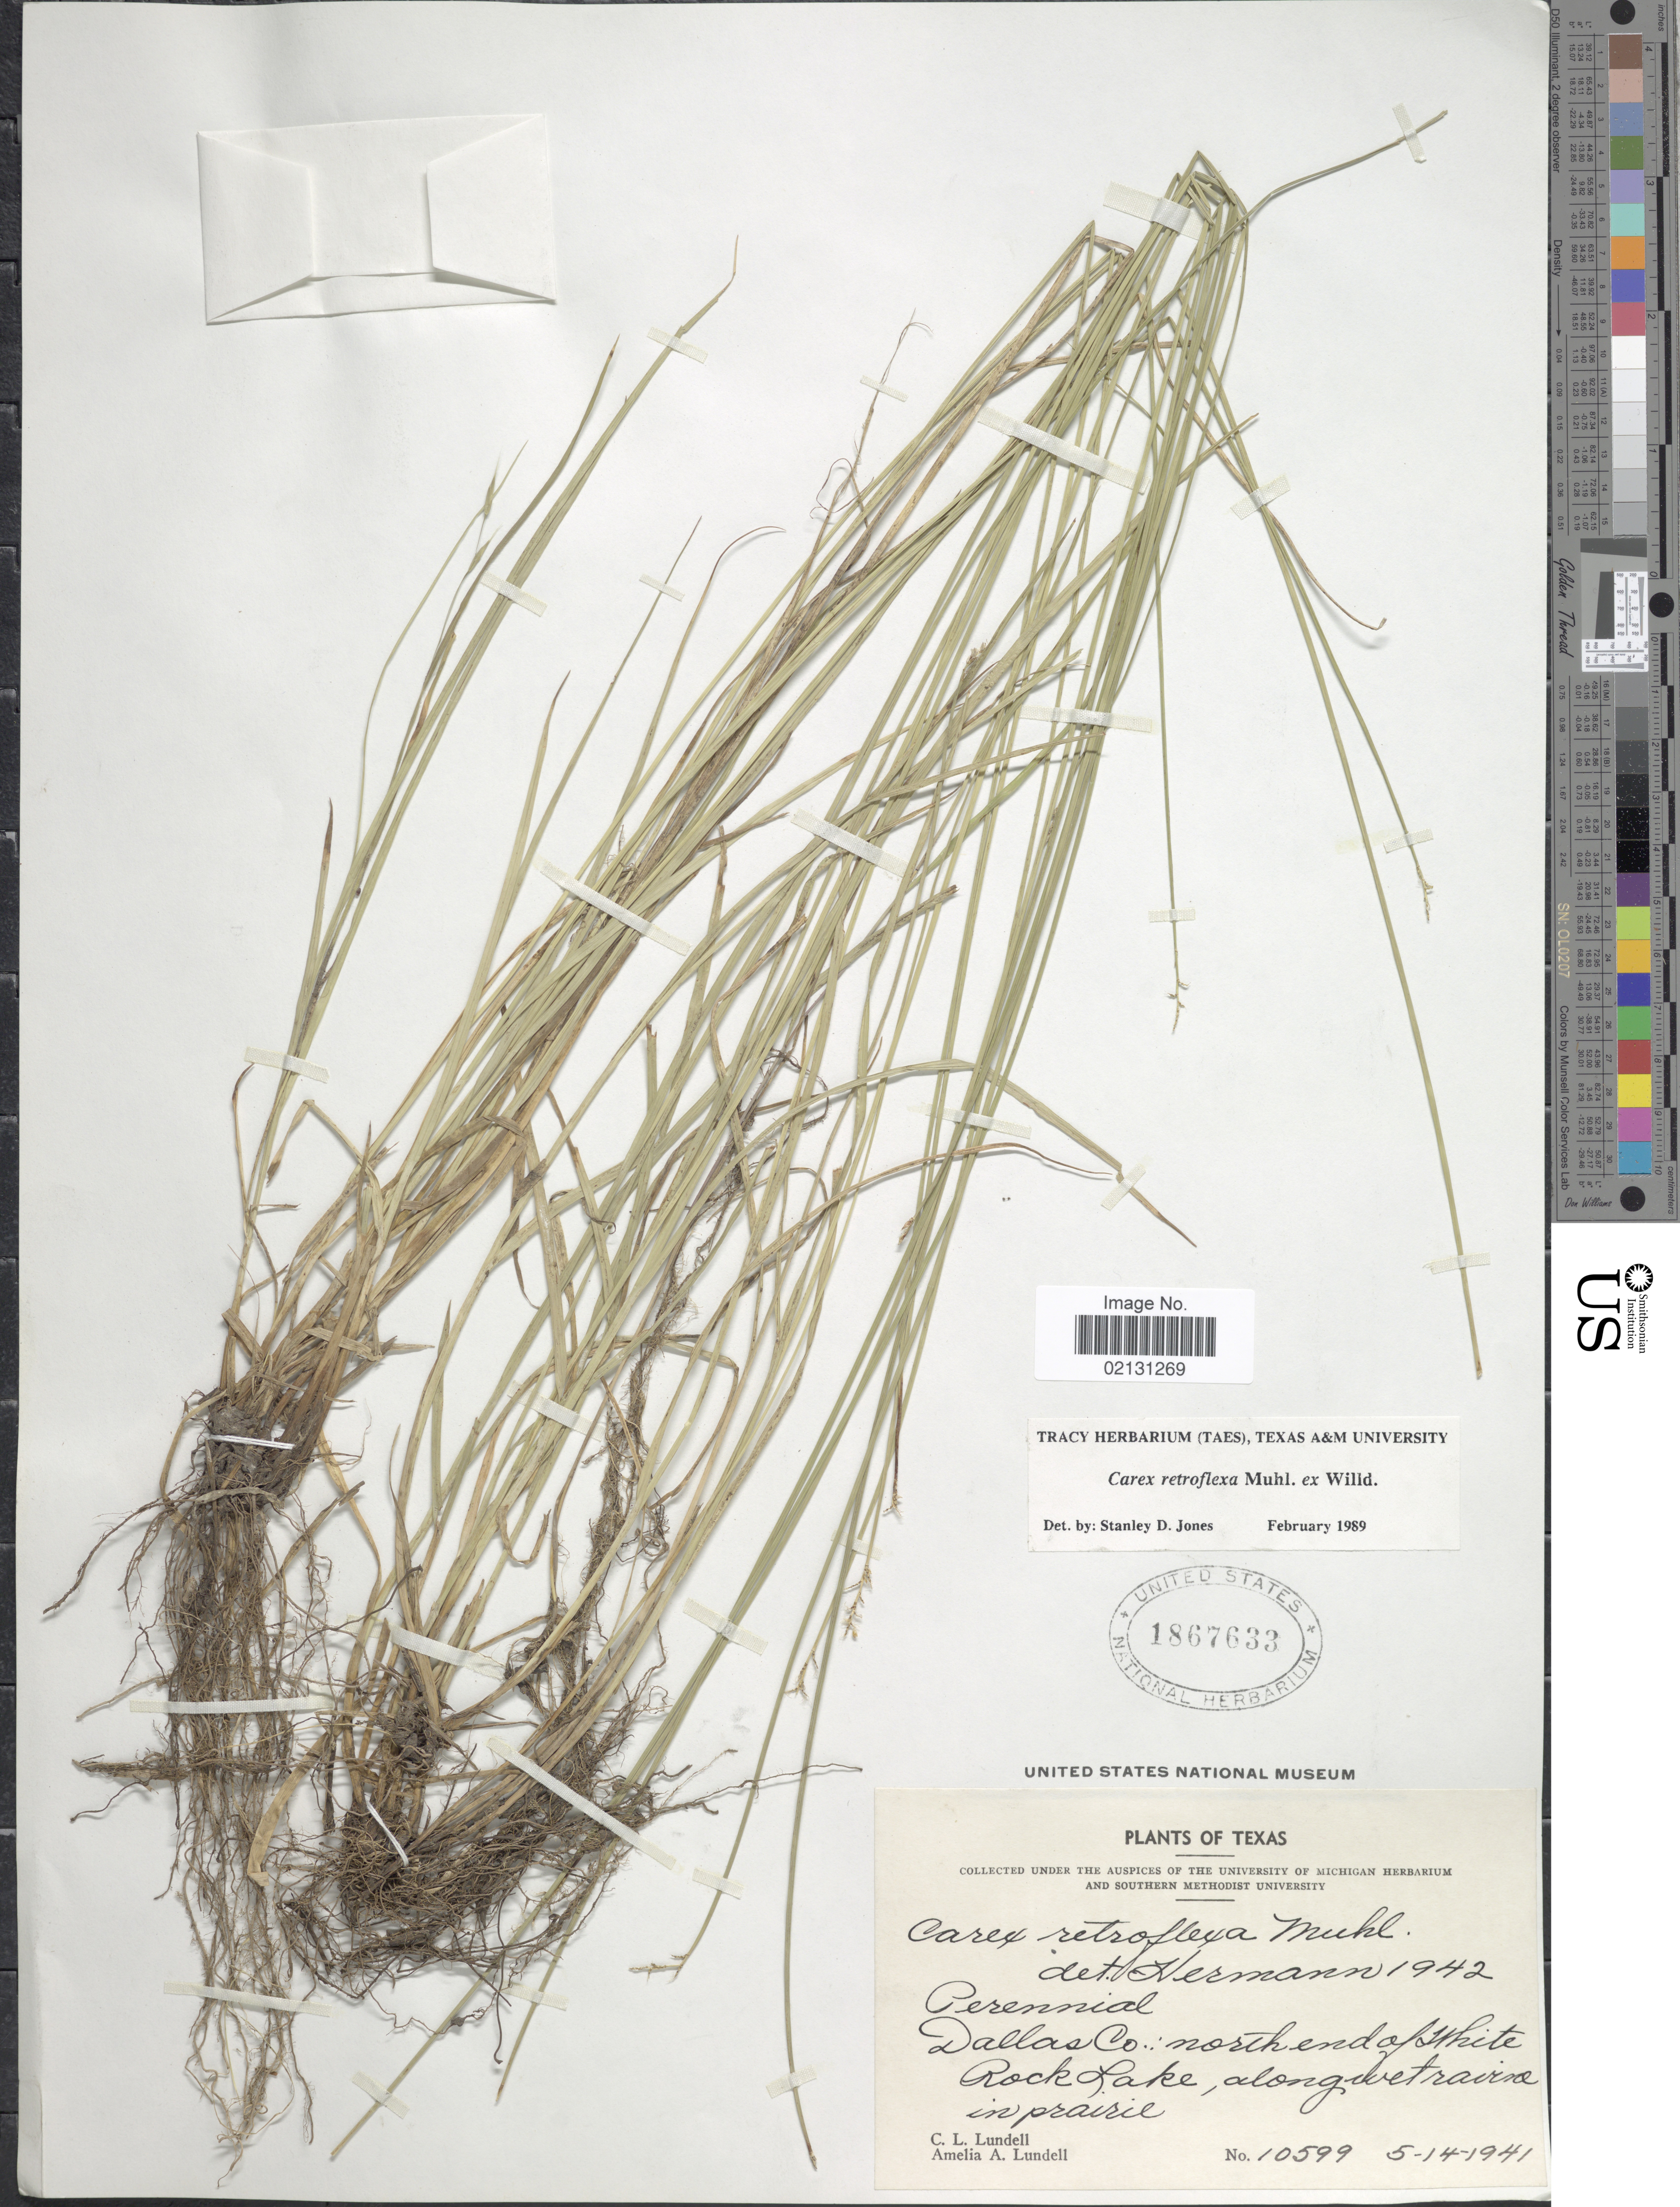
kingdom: Plantae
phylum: Tracheophyta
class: Liliopsida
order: Poales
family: Cyperaceae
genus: Carex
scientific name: Carex retroflexa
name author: Muhl. ex Willd.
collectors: C. L. Lundell & A. A. Lundell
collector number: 10599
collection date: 1941-05-14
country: United States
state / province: Texas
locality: Perennial, Dallas Co.: north end of White Rock Lake, along wet ravine in prairie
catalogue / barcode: US 1867633